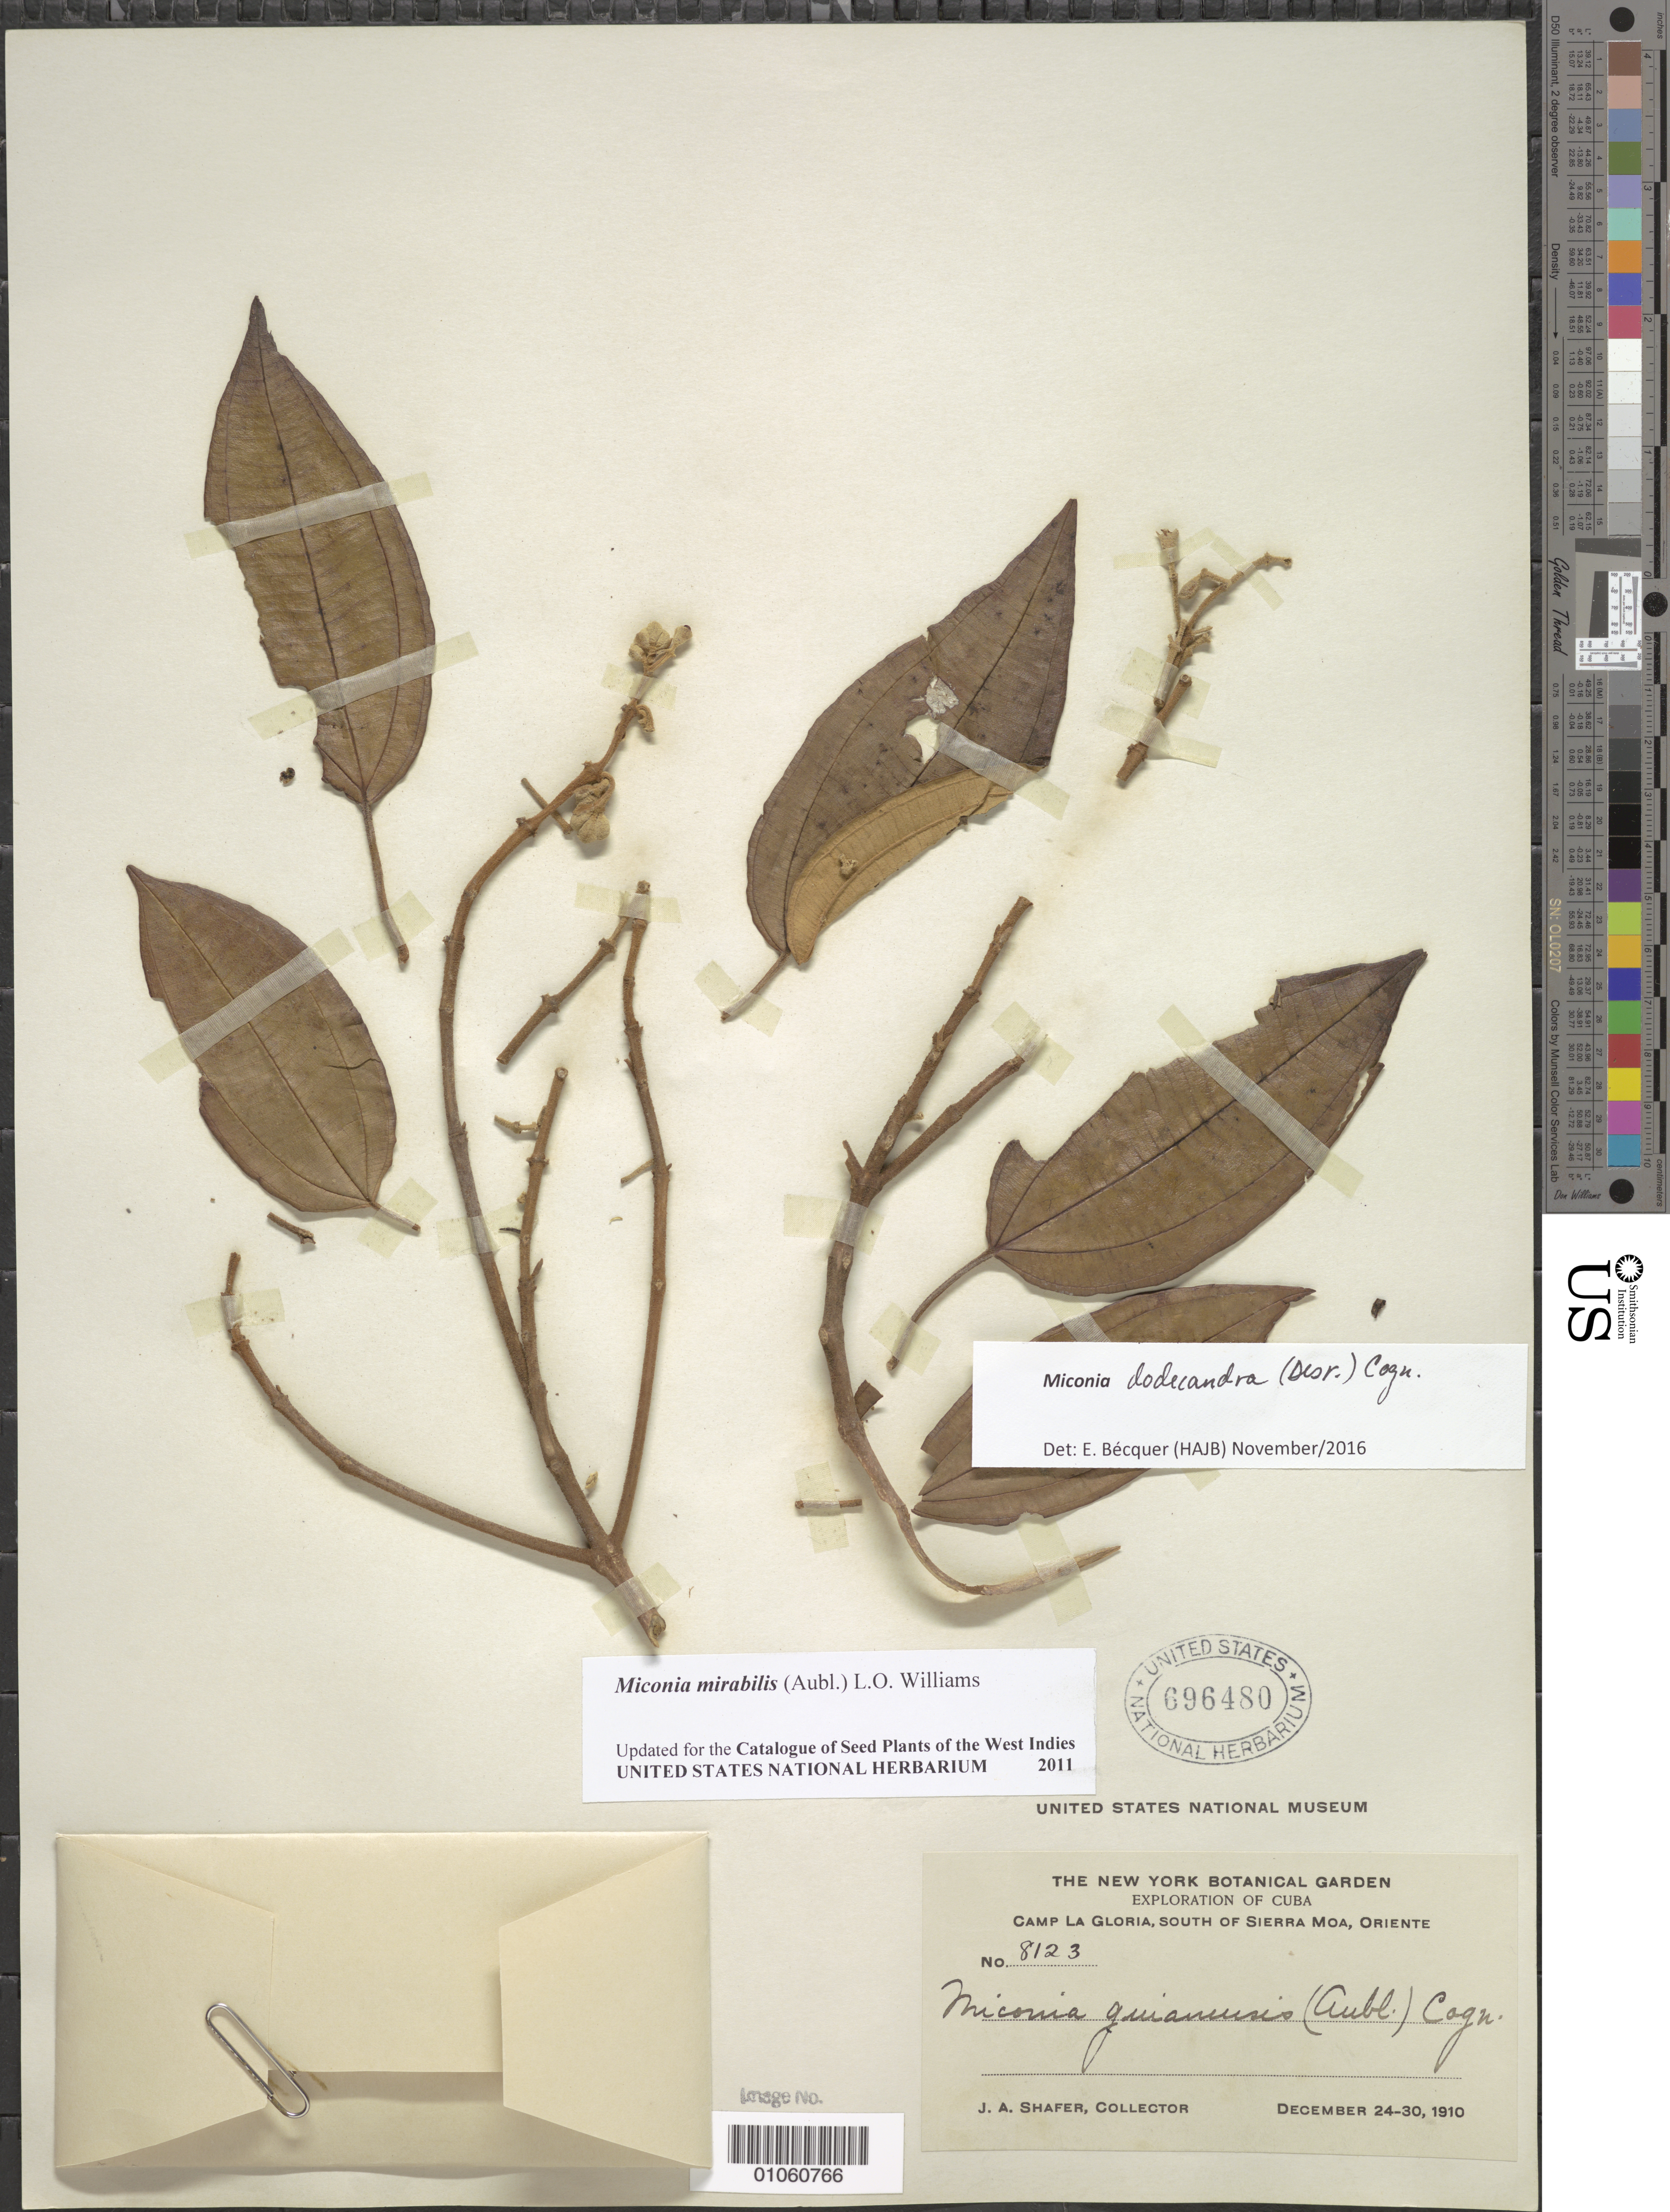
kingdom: Plantae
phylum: Tracheophyta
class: Magnoliopsida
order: Myrtales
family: Melastomataceae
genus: Miconia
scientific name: Miconia dodecandra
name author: Cogn.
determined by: Bécquer Granados, E. R., (HAJB)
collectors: J. A. Shafer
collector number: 8123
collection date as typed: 24 Dec 1910 to 30 Dec 1910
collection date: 1910-12-24/1910-12-30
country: Cuba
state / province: Holguín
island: Cuba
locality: Camp La Gloria, S of Sierra Moa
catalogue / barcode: US 696480